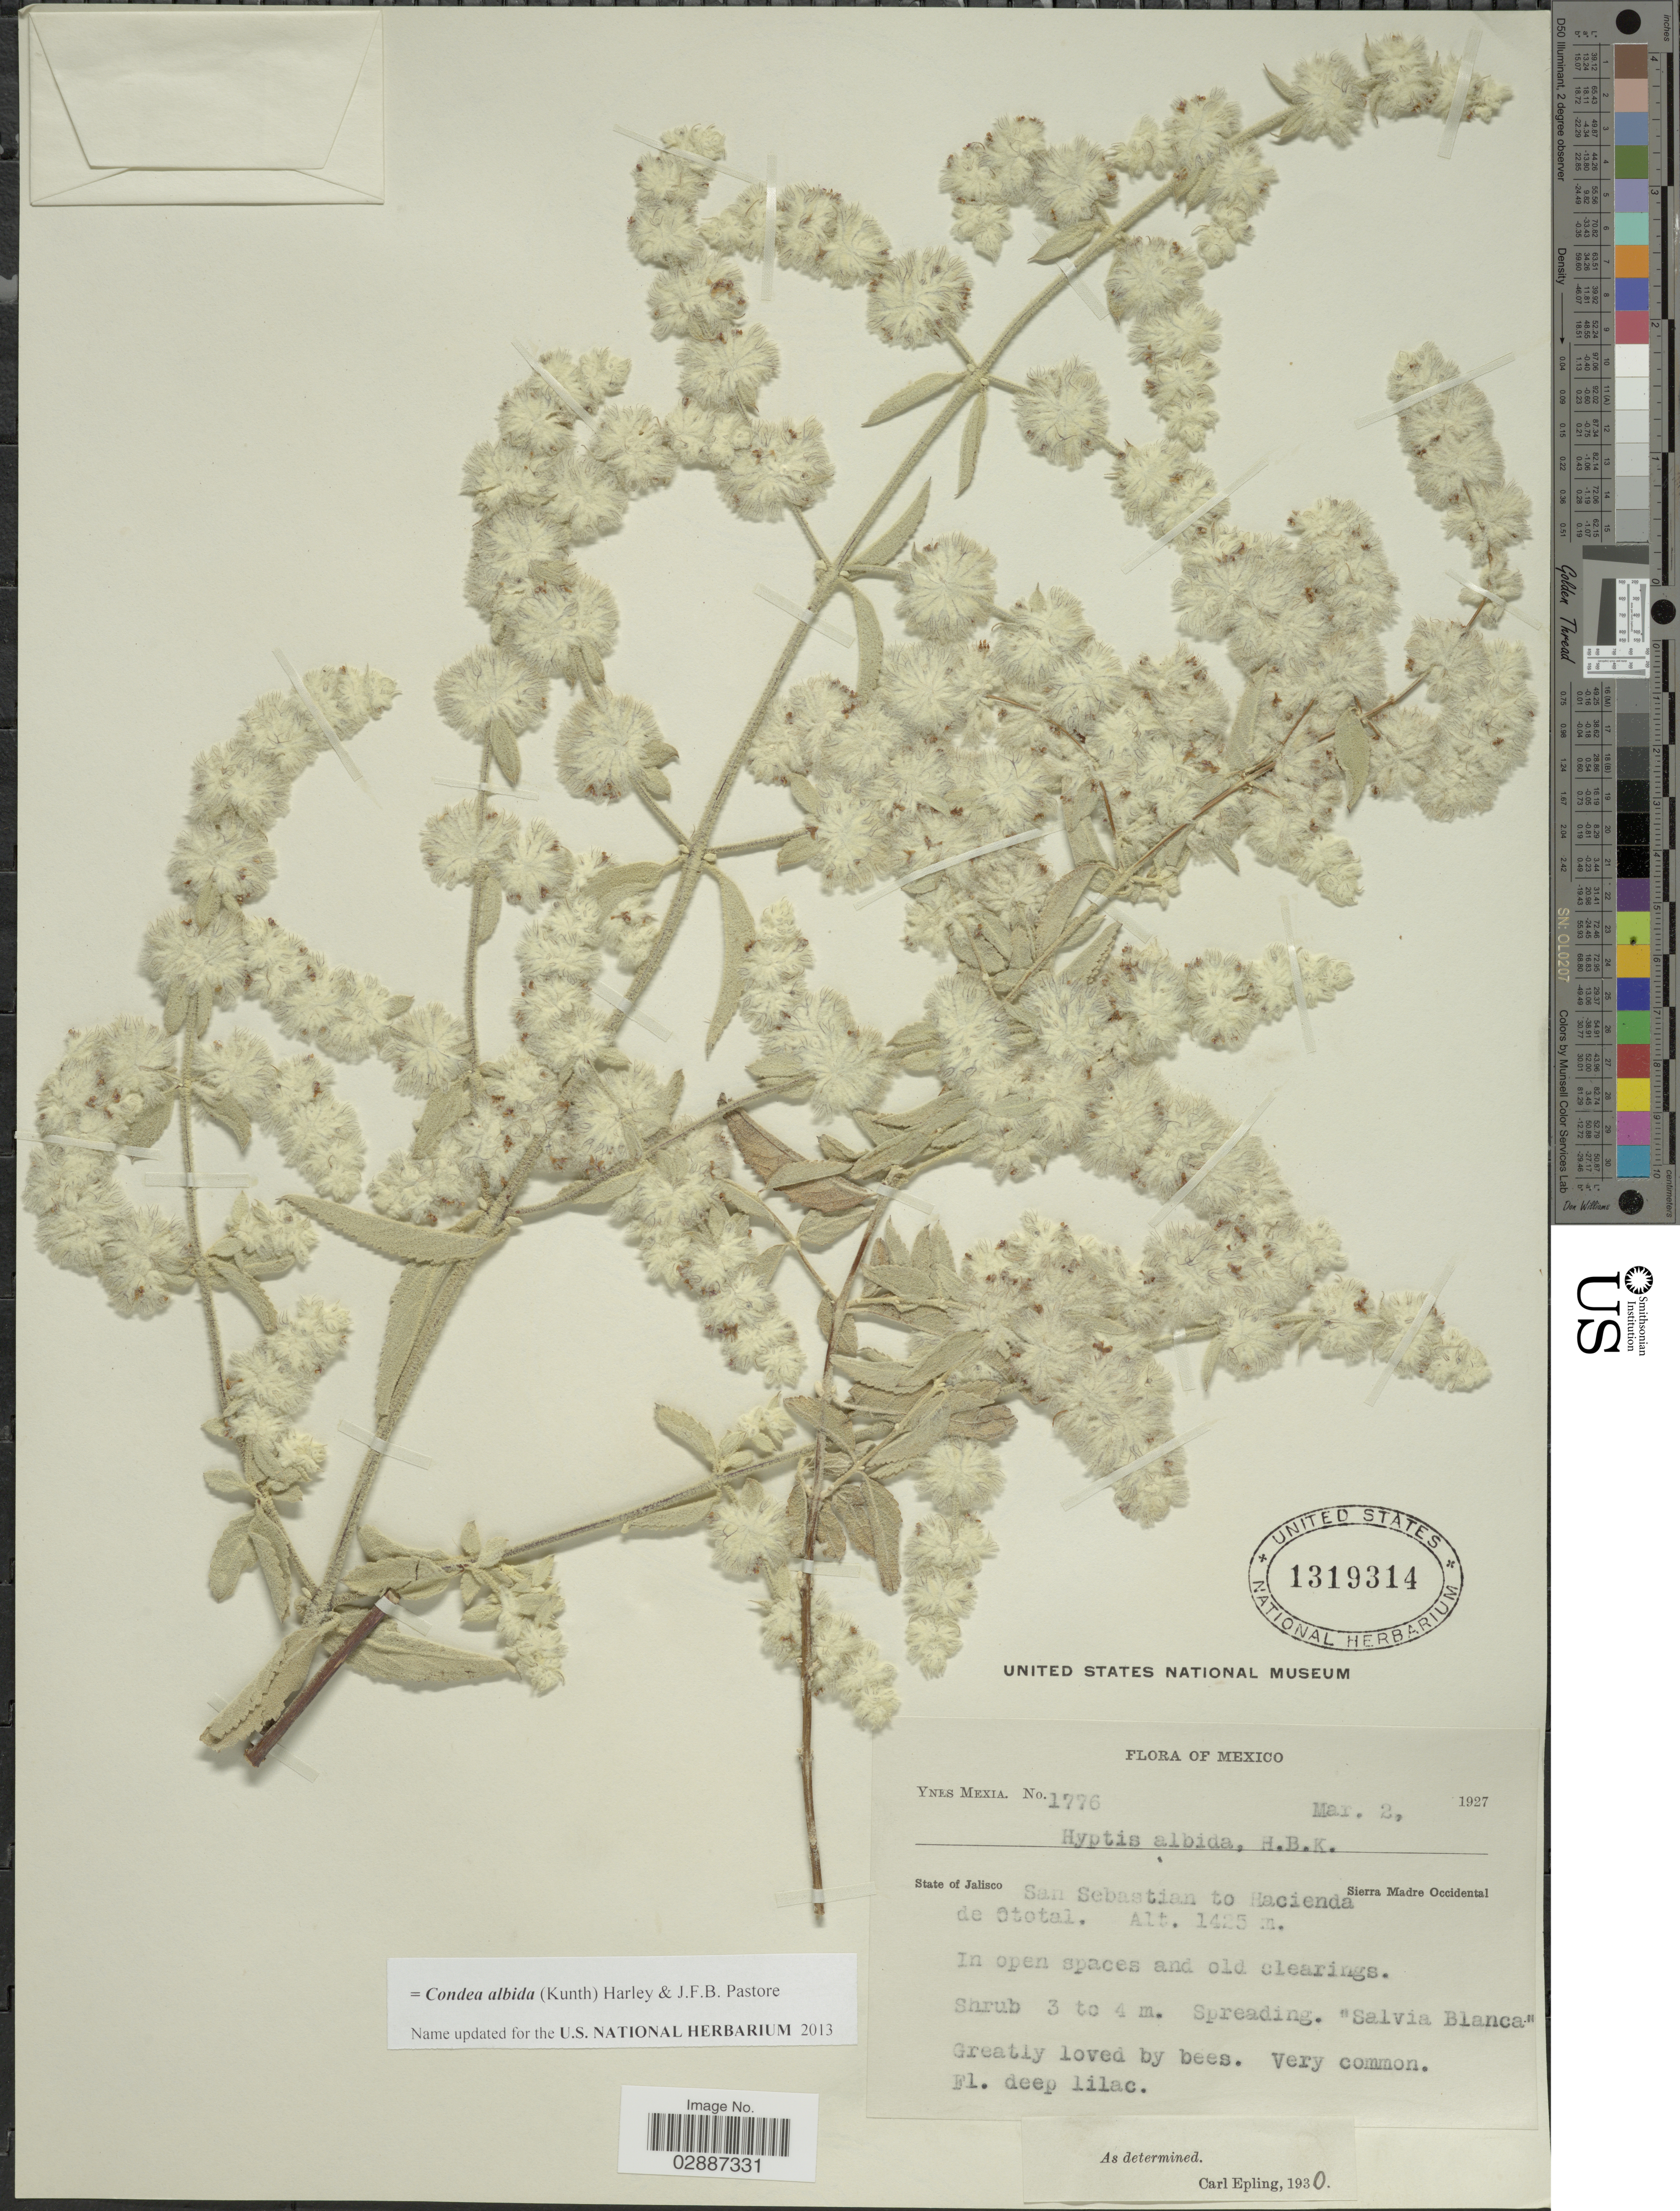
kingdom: Plantae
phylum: Tracheophyta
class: Magnoliopsida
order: Lamiales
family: Lamiaceae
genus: Condea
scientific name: Condea albida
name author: (Kunth) Harley & J.F.B. Pastore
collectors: Y. Mexia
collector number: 1776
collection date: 1927-03-02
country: Mexico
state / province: Jalisco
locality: San Sebastian to Hacienda de Ototal. Sierra Madre Occidental.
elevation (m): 1425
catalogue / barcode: US 1319314